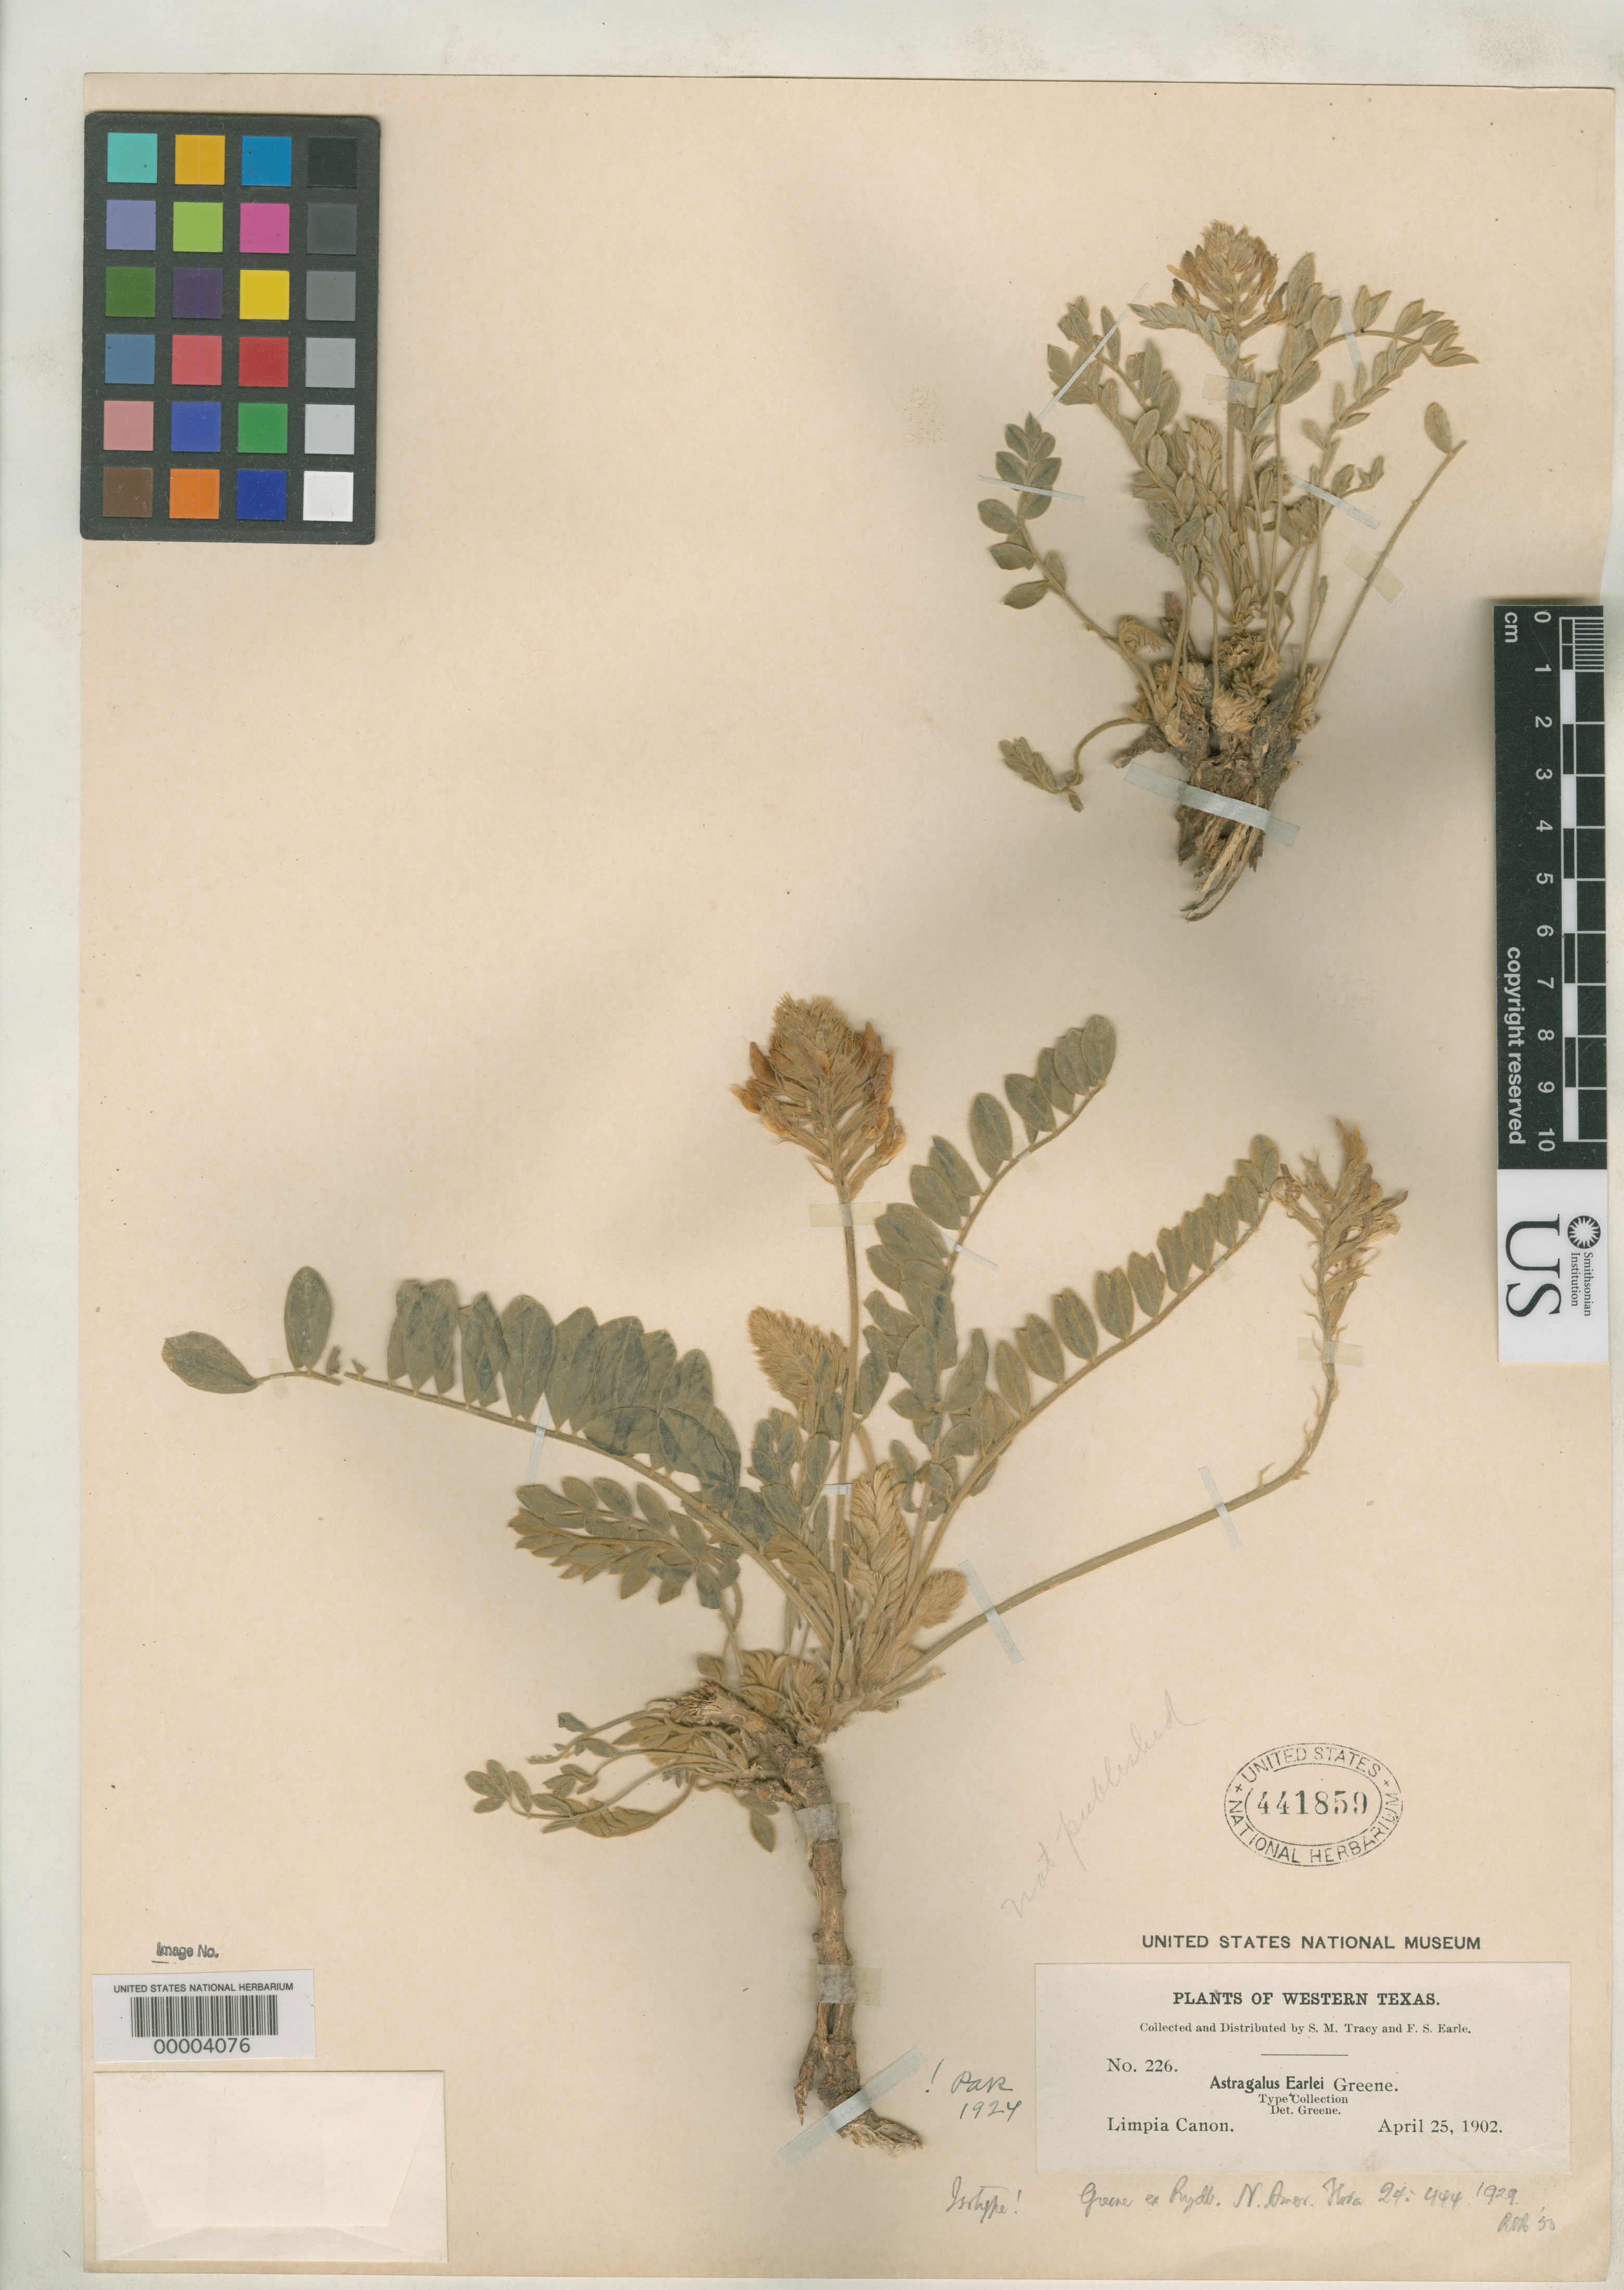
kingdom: Plantae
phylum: Tracheophyta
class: Magnoliopsida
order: Fabales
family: Fabaceae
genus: Astragalus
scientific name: Astragalus earlei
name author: Greene ex Rydb.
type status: Isotype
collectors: F. S. Earle & S. M. Tracy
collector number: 226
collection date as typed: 05 Apr 1902 to 03 May 1902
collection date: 1902-04-05/1902-05-03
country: United States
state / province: Texas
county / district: Jeff Davis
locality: Limpia Canyon.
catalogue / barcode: US 441859